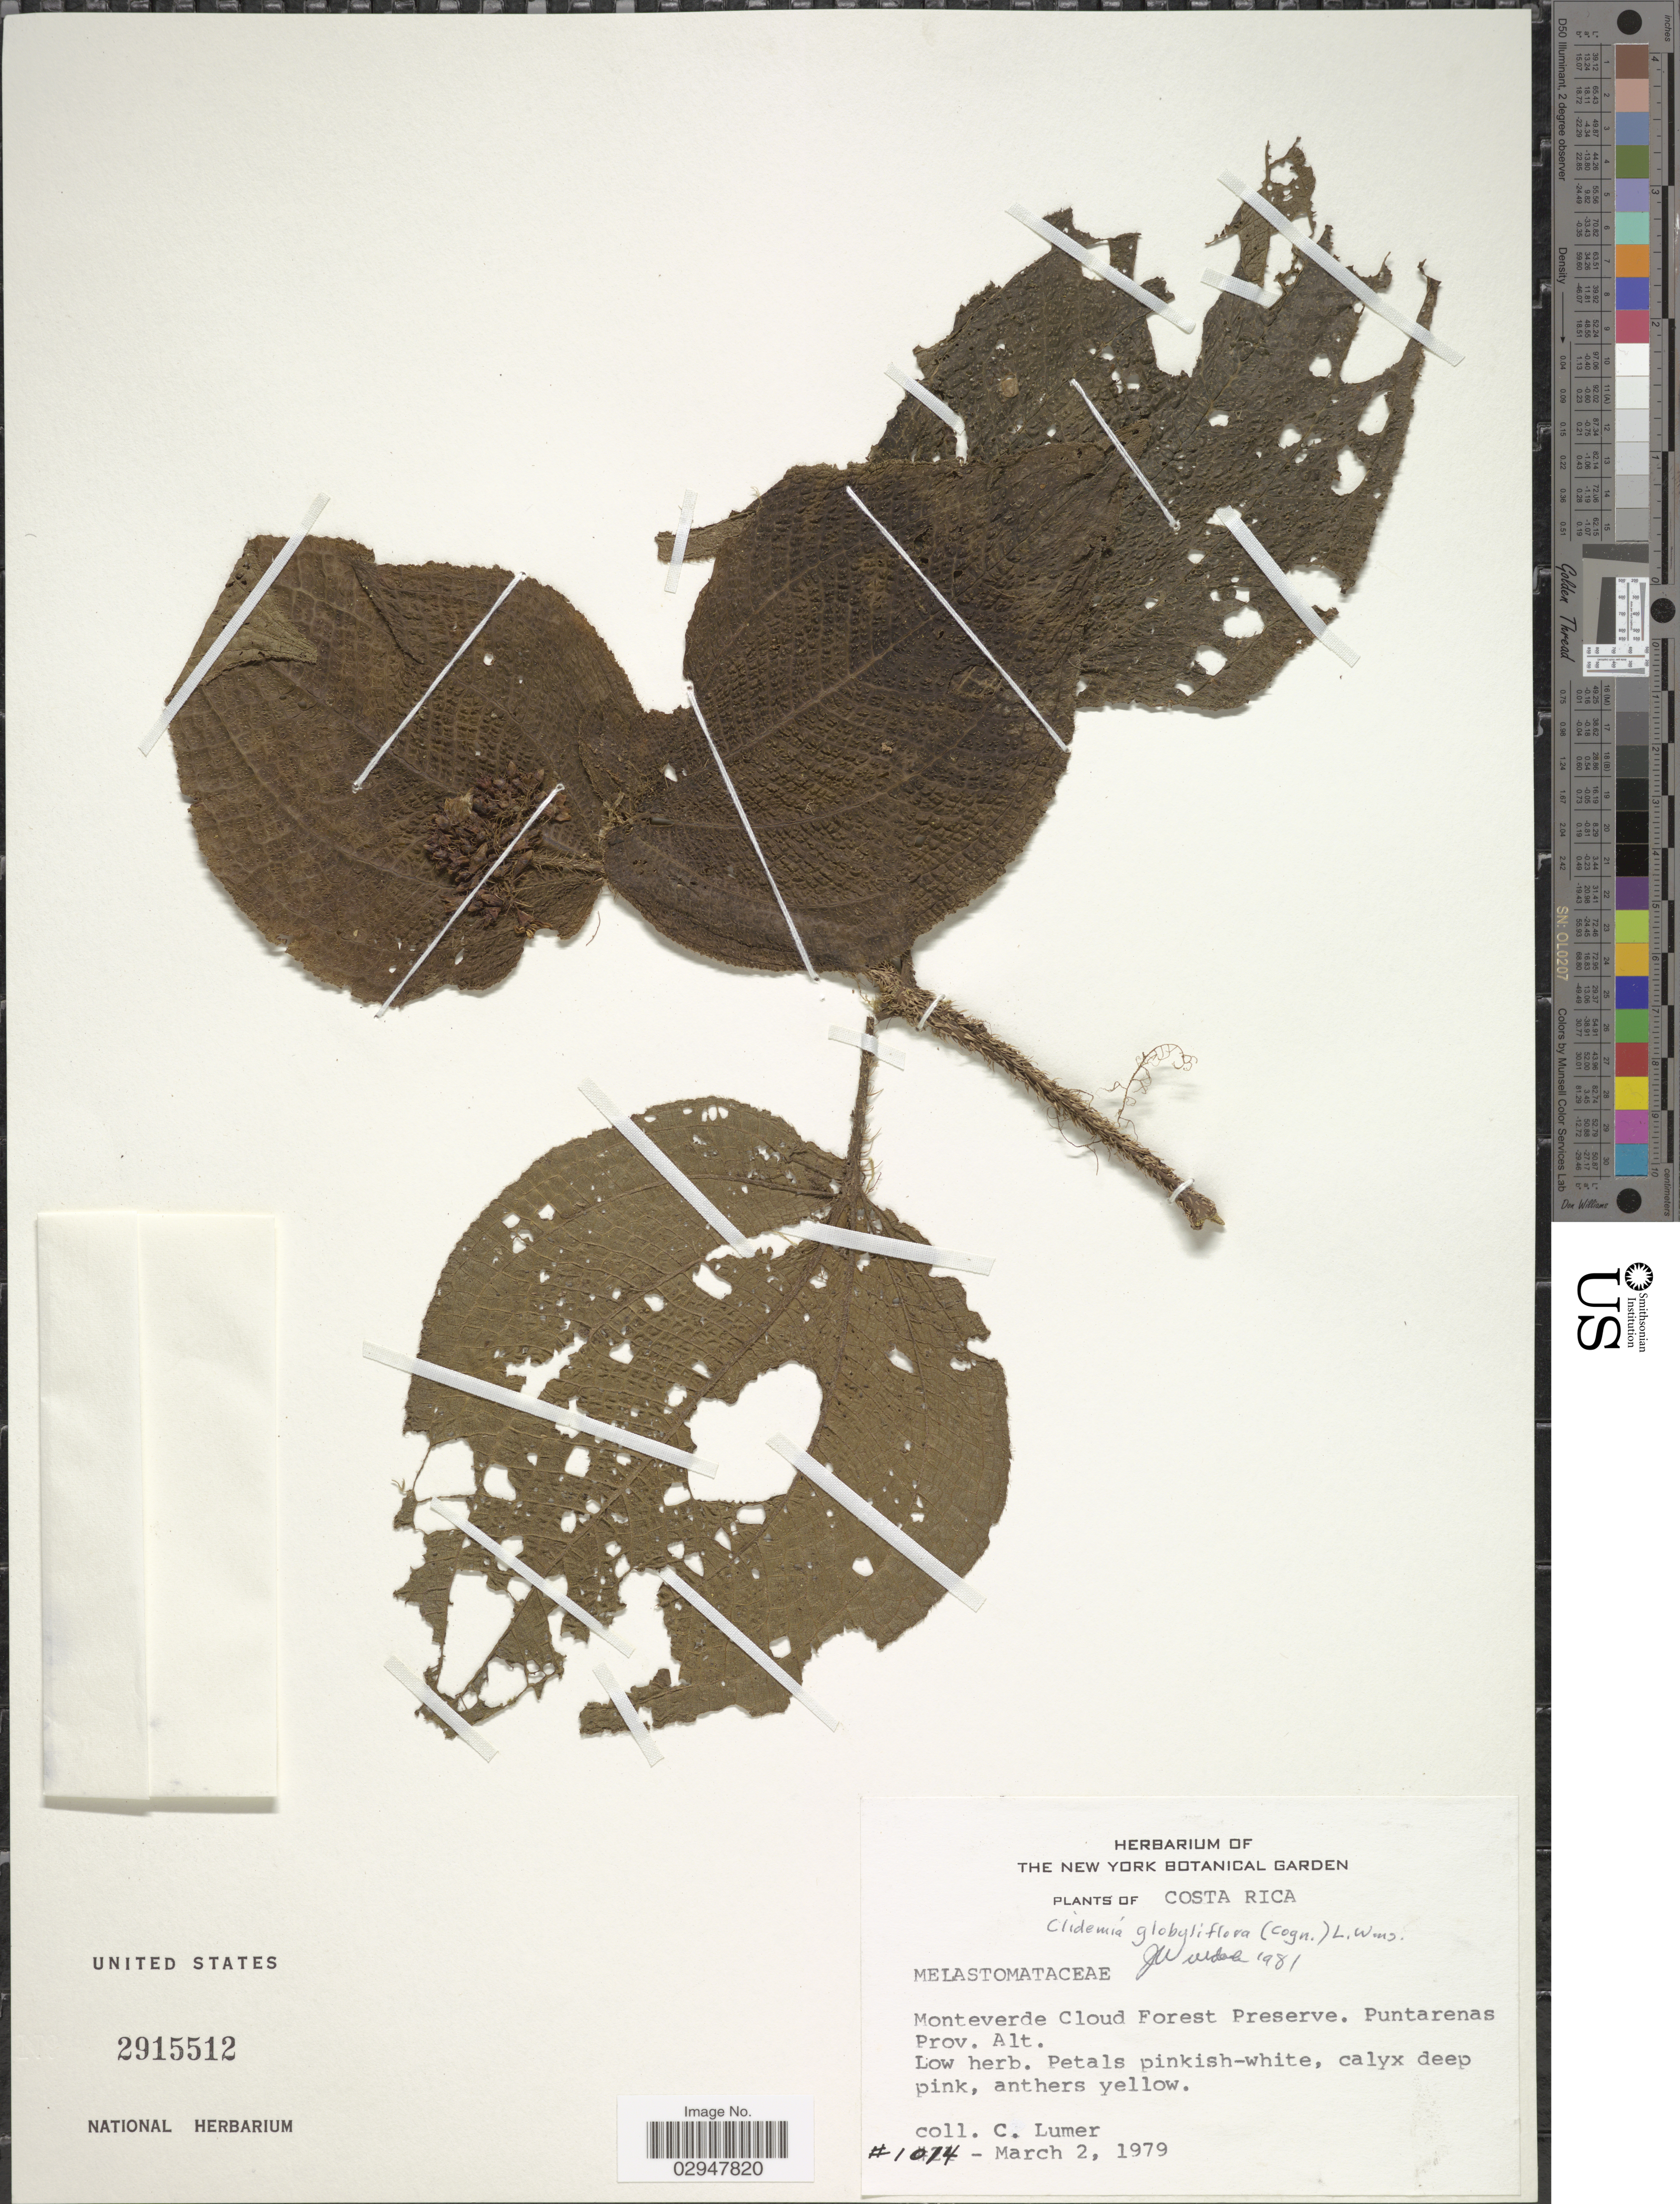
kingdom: Plantae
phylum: Tracheophyta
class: Magnoliopsida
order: Myrtales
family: Melastomataceae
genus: Clidemia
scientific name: Clidemia globuliflora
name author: (Cogn.) L.O. Williams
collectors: C. Lumer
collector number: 1014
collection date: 1979-03-02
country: Costa Rica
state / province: Puntarenas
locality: Monteverde Cloud Forest Preserve.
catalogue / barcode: US 2915512